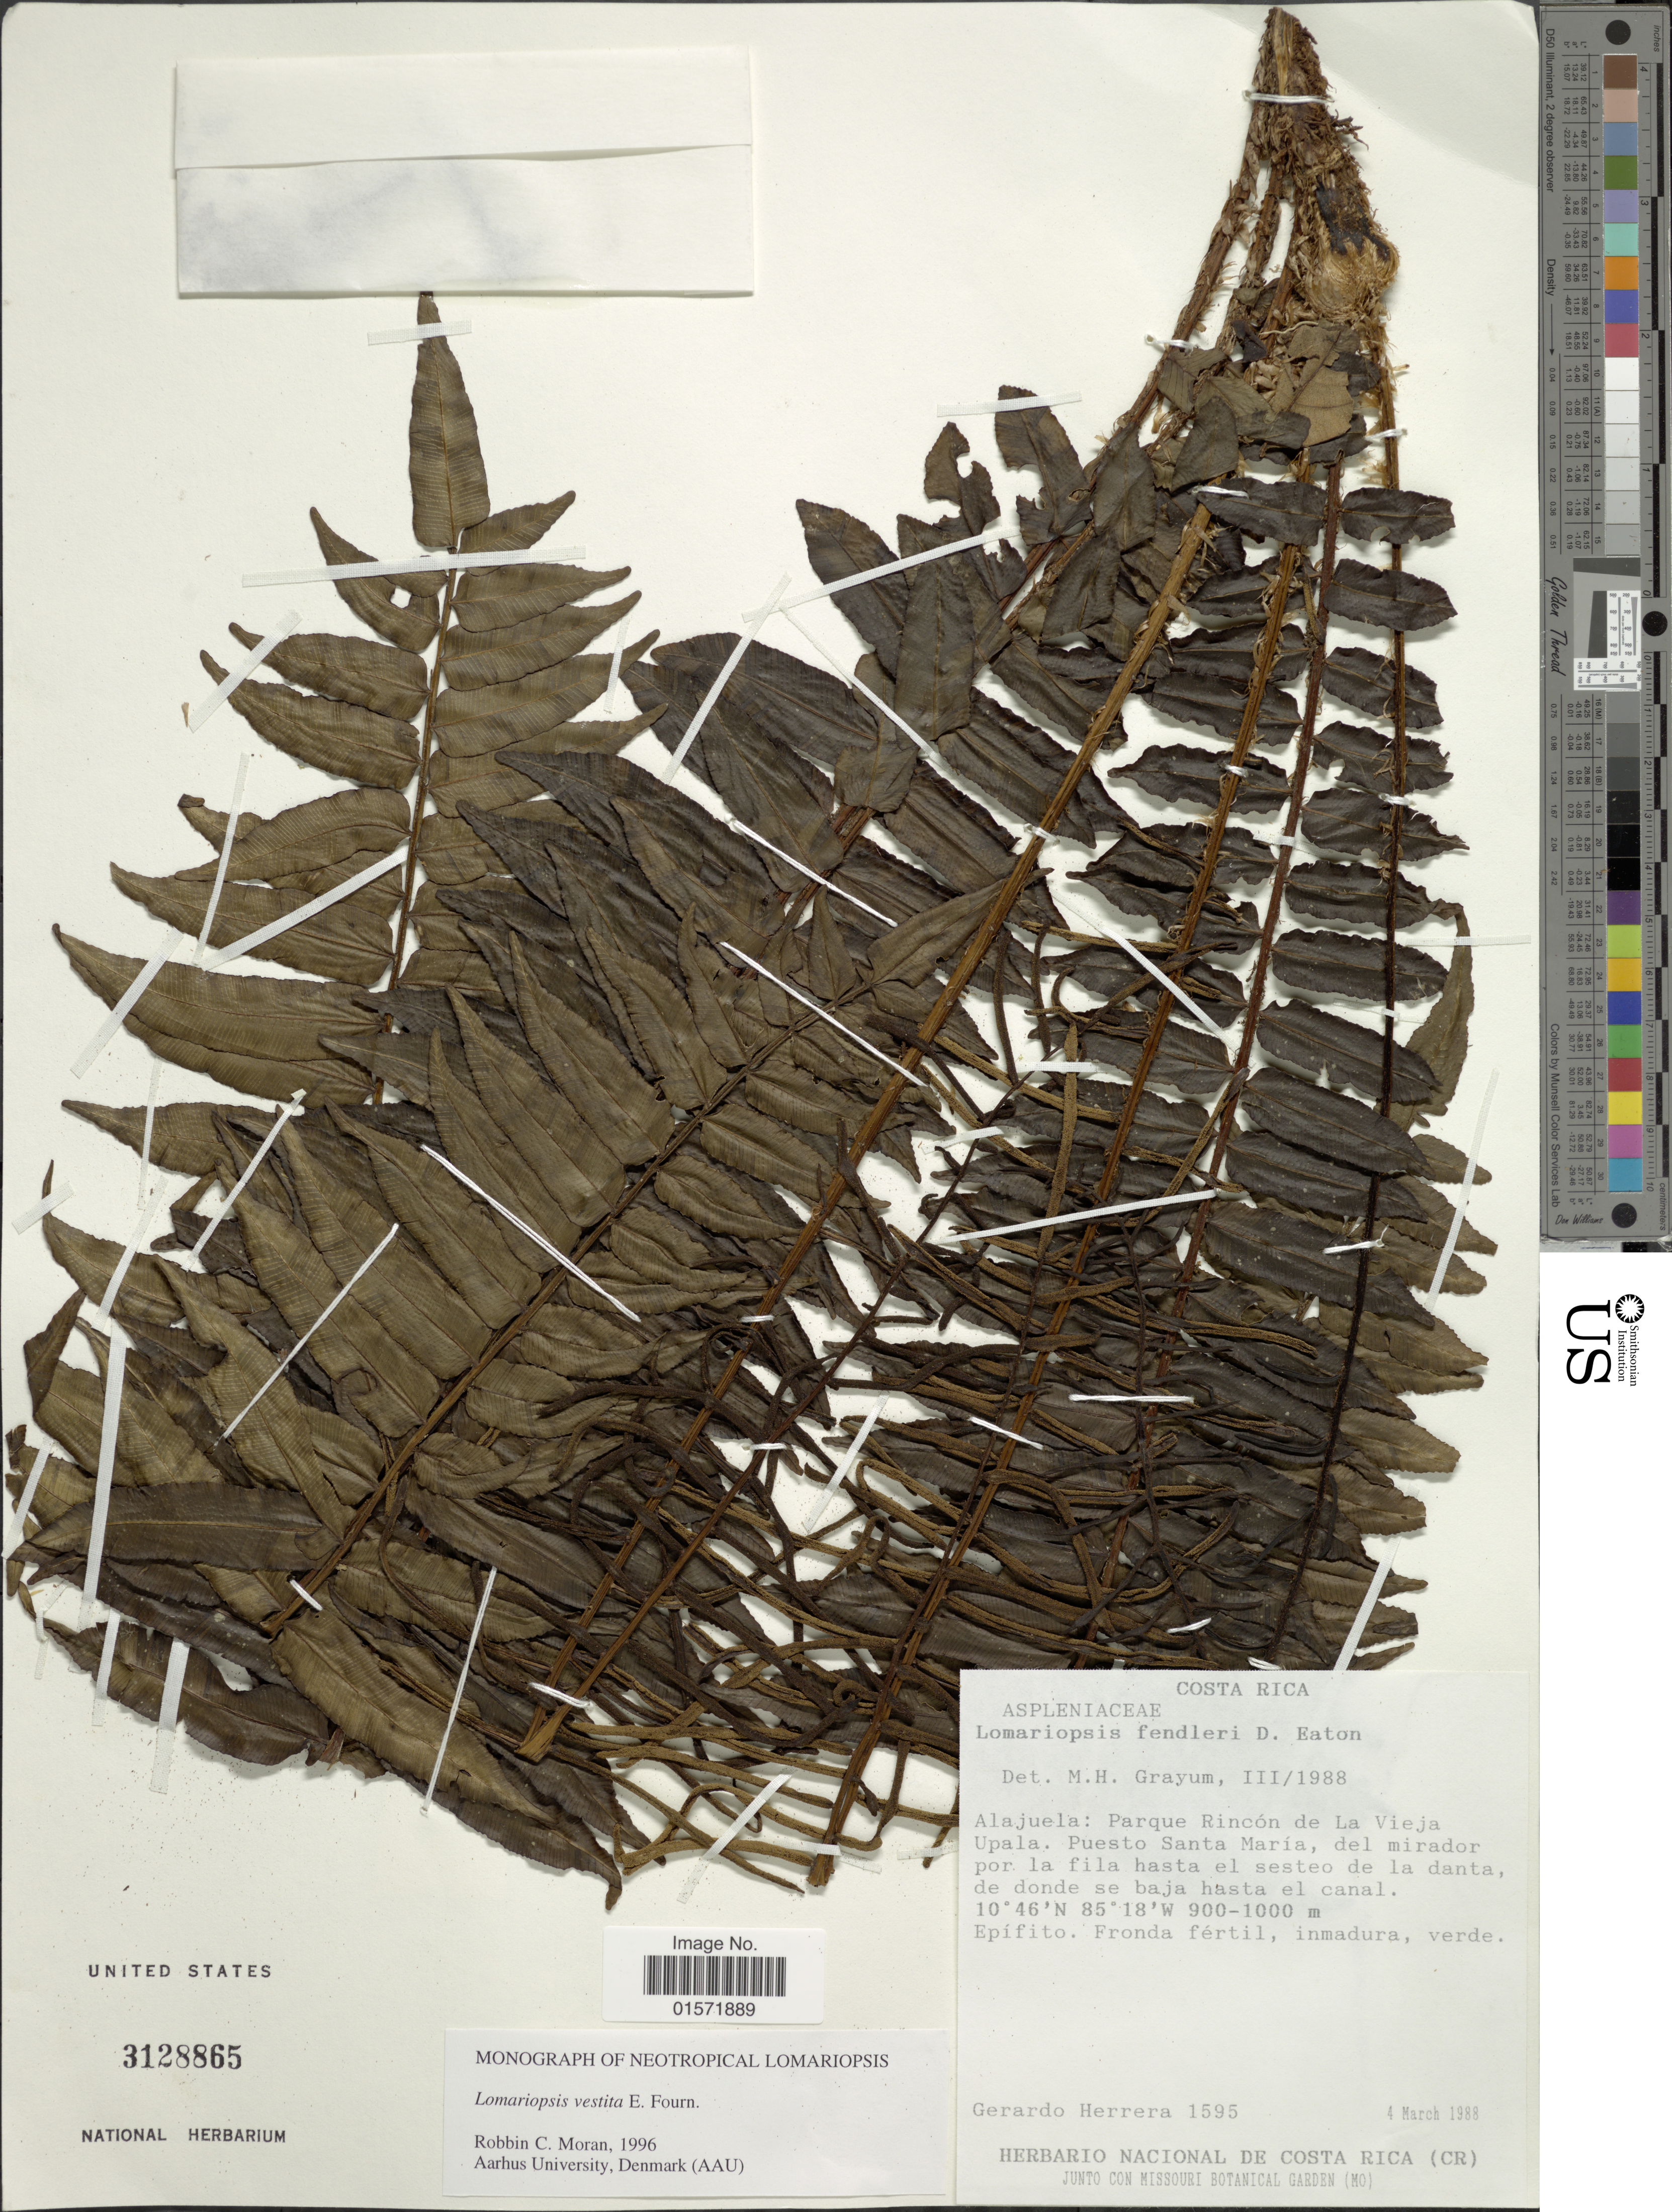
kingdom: Plantae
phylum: Tracheophyta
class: Polypodiopsida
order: Polypodiales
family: Lomariopsidaceae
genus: Lomariopsis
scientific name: Lomariopsis vestita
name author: E. Fourn.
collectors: G. Herrera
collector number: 1595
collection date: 1988-03-04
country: Costa Rica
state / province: Alajuela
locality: Parque Rincón de La Vieja Upala. Puesto Santa Maria, del mirador por la fila hasta el sesteo de la danta, de donde se baja hasta el canal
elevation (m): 900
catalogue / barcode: US 3128865